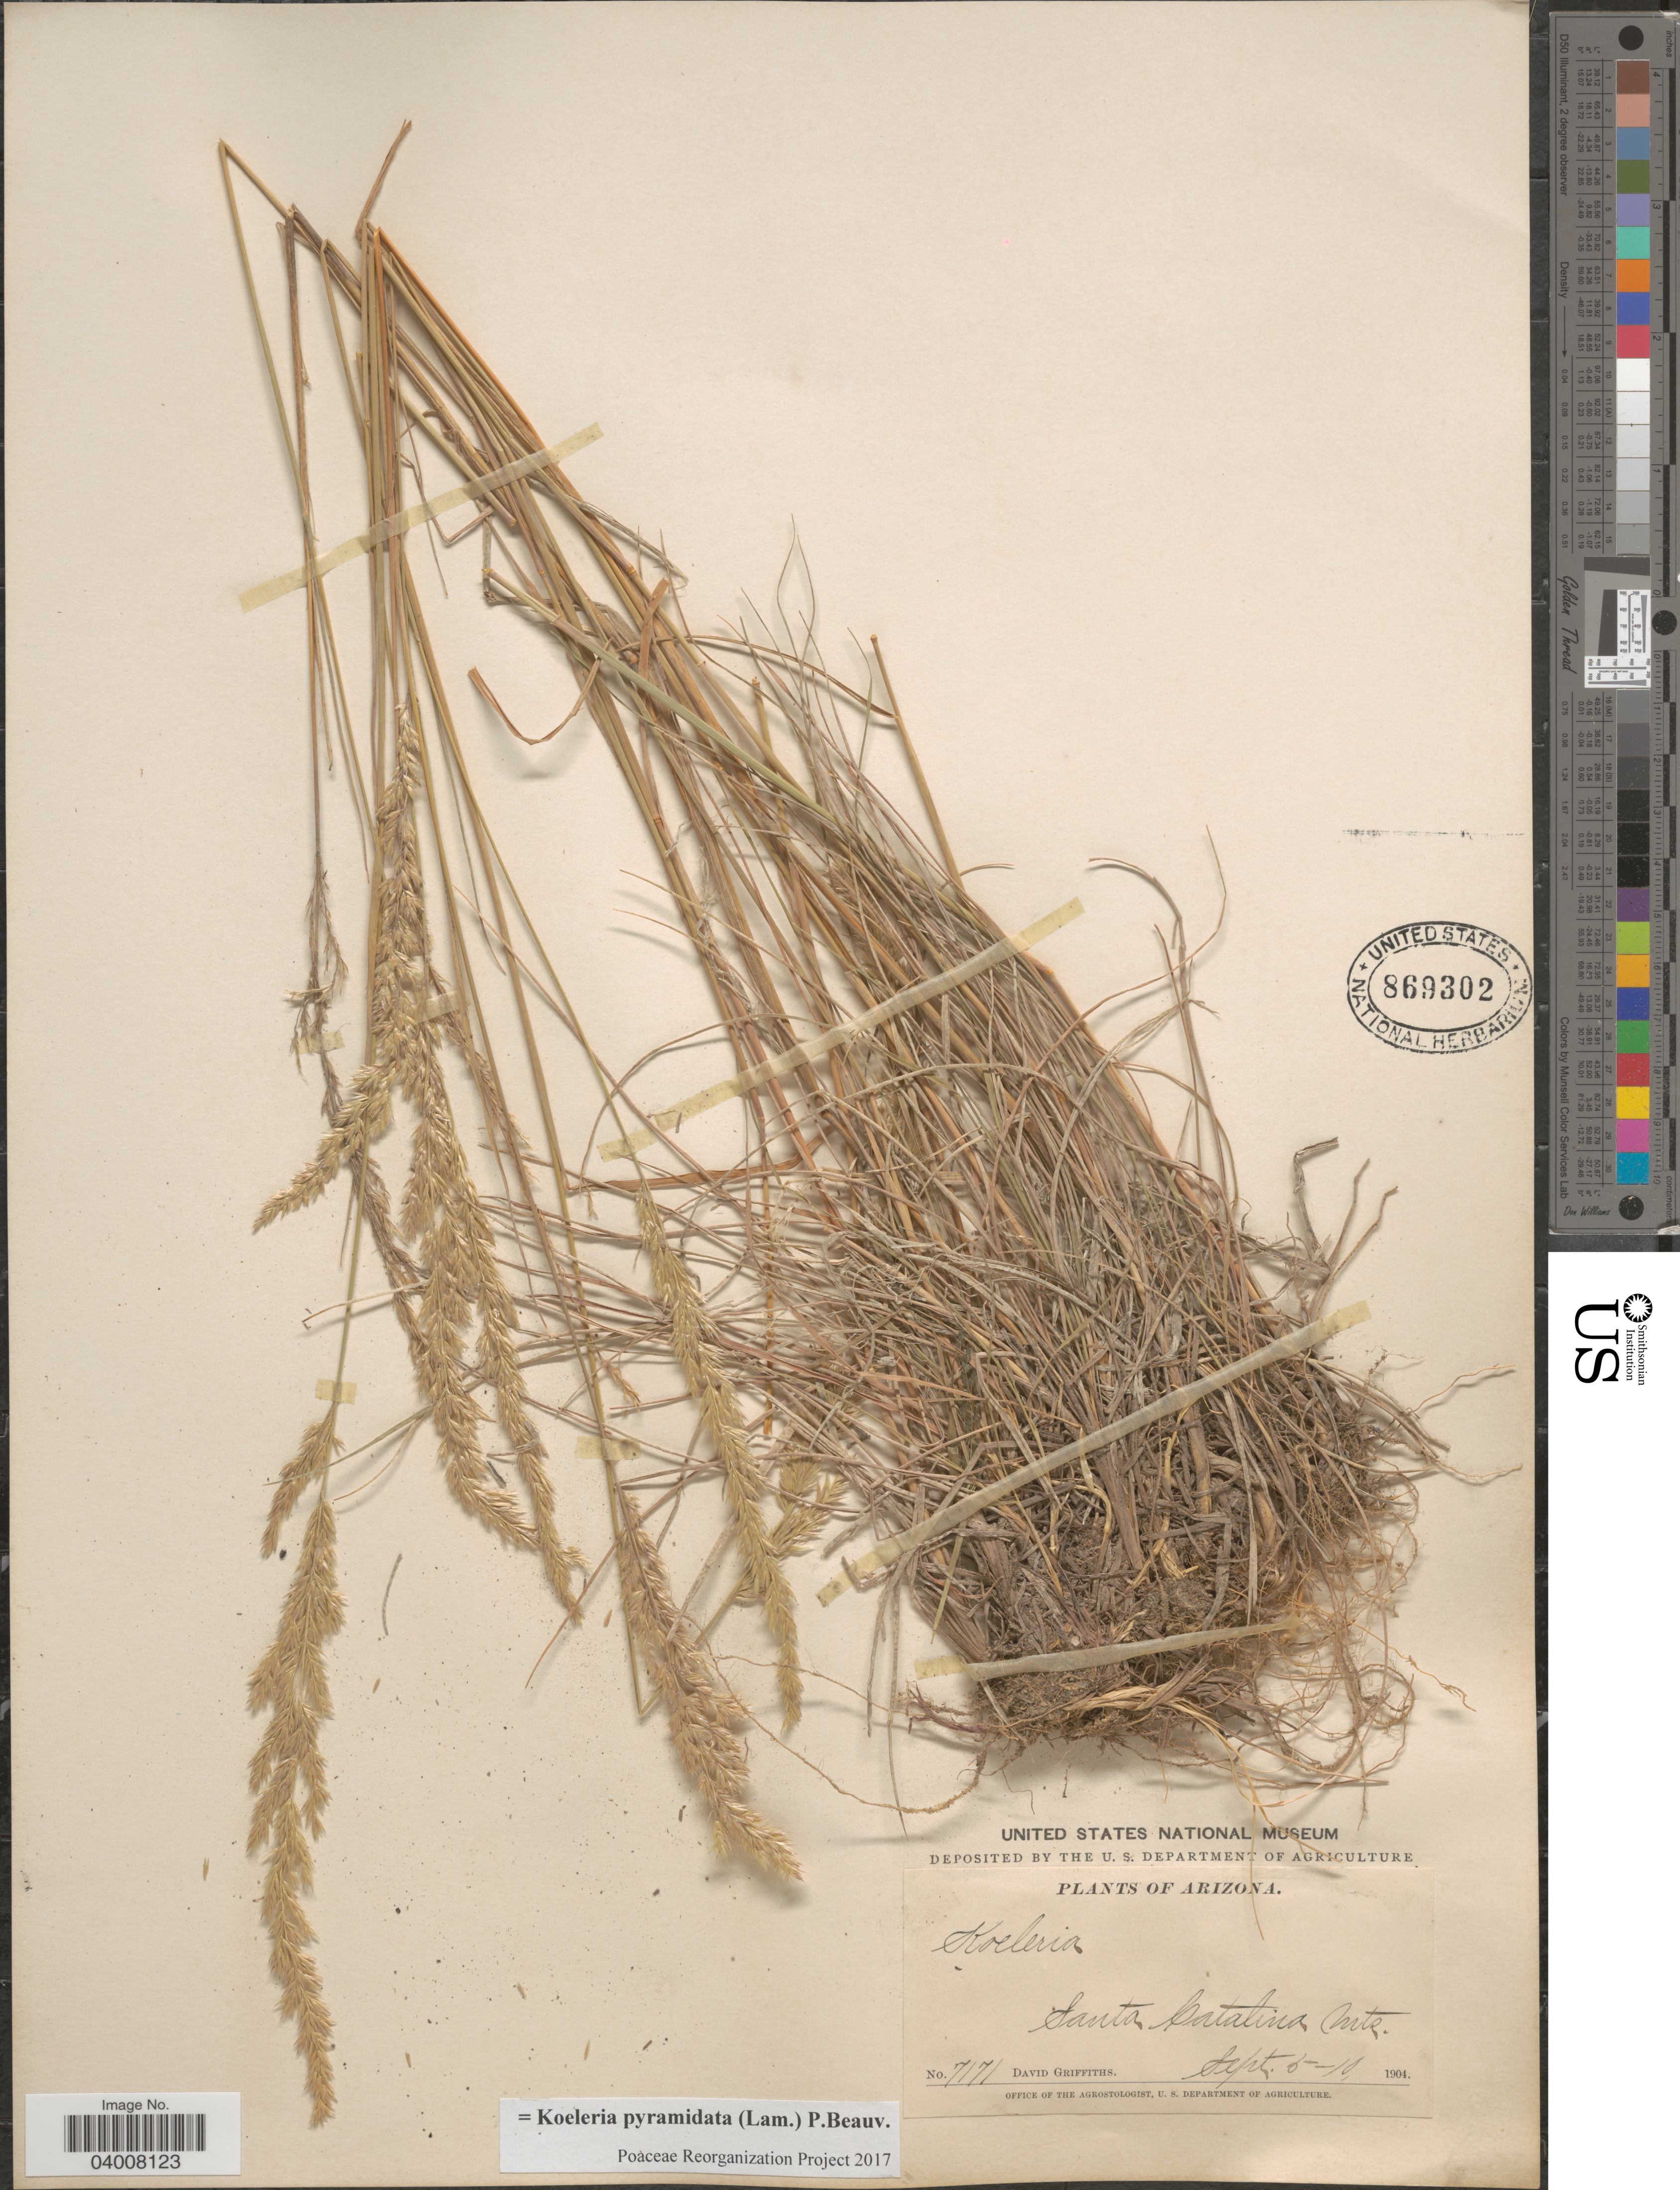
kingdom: Plantae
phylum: Tracheophyta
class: Liliopsida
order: Poales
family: Poaceae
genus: Koeleria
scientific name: Koeleria pyramidata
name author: (Lam.) P. Beauv.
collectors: D. Griffiths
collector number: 7171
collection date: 1904-09-05/1904-09-10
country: United States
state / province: Arizona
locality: Santa Catalina Mts.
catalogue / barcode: US 869302